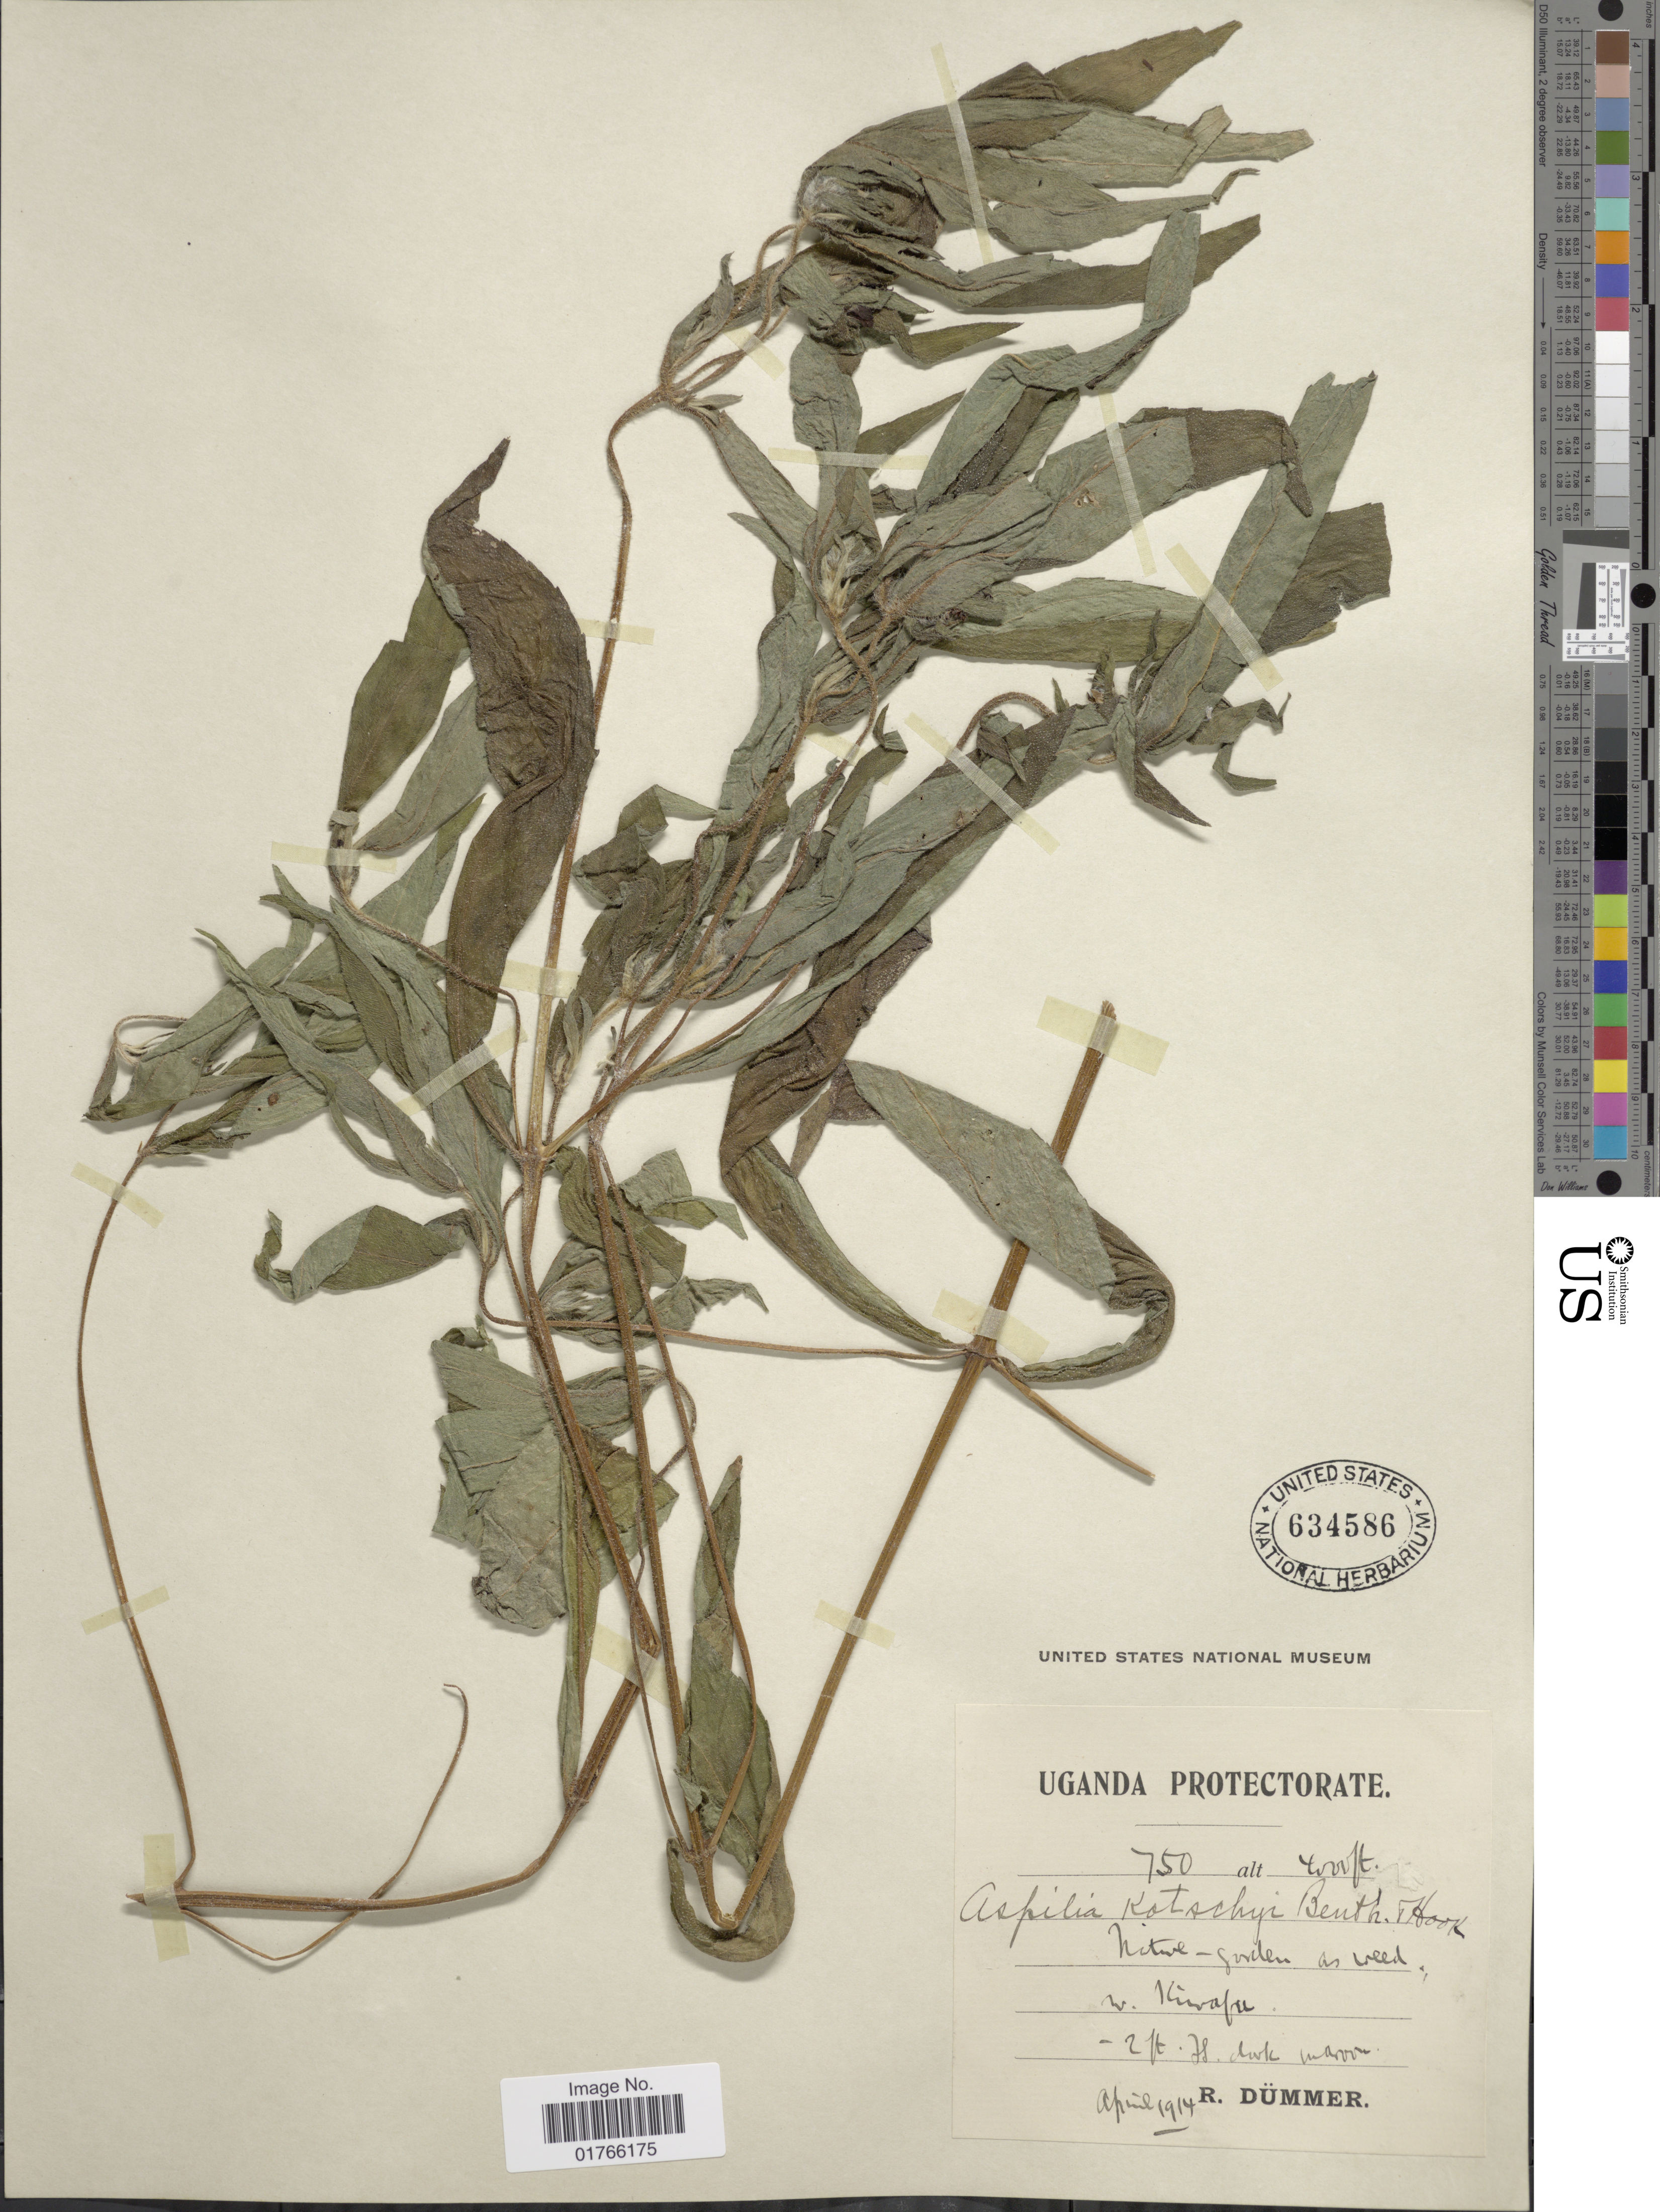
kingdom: Plantae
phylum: Tracheophyta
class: Magnoliopsida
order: Asterales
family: Asteraceae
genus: Aspilia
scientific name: Aspilia kotschyi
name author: (Sch. Bip.) Oliv.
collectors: R. A. Dümmer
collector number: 750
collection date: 1914-04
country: Uganda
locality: Uganda Protectorate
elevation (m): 1219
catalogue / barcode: US 634586